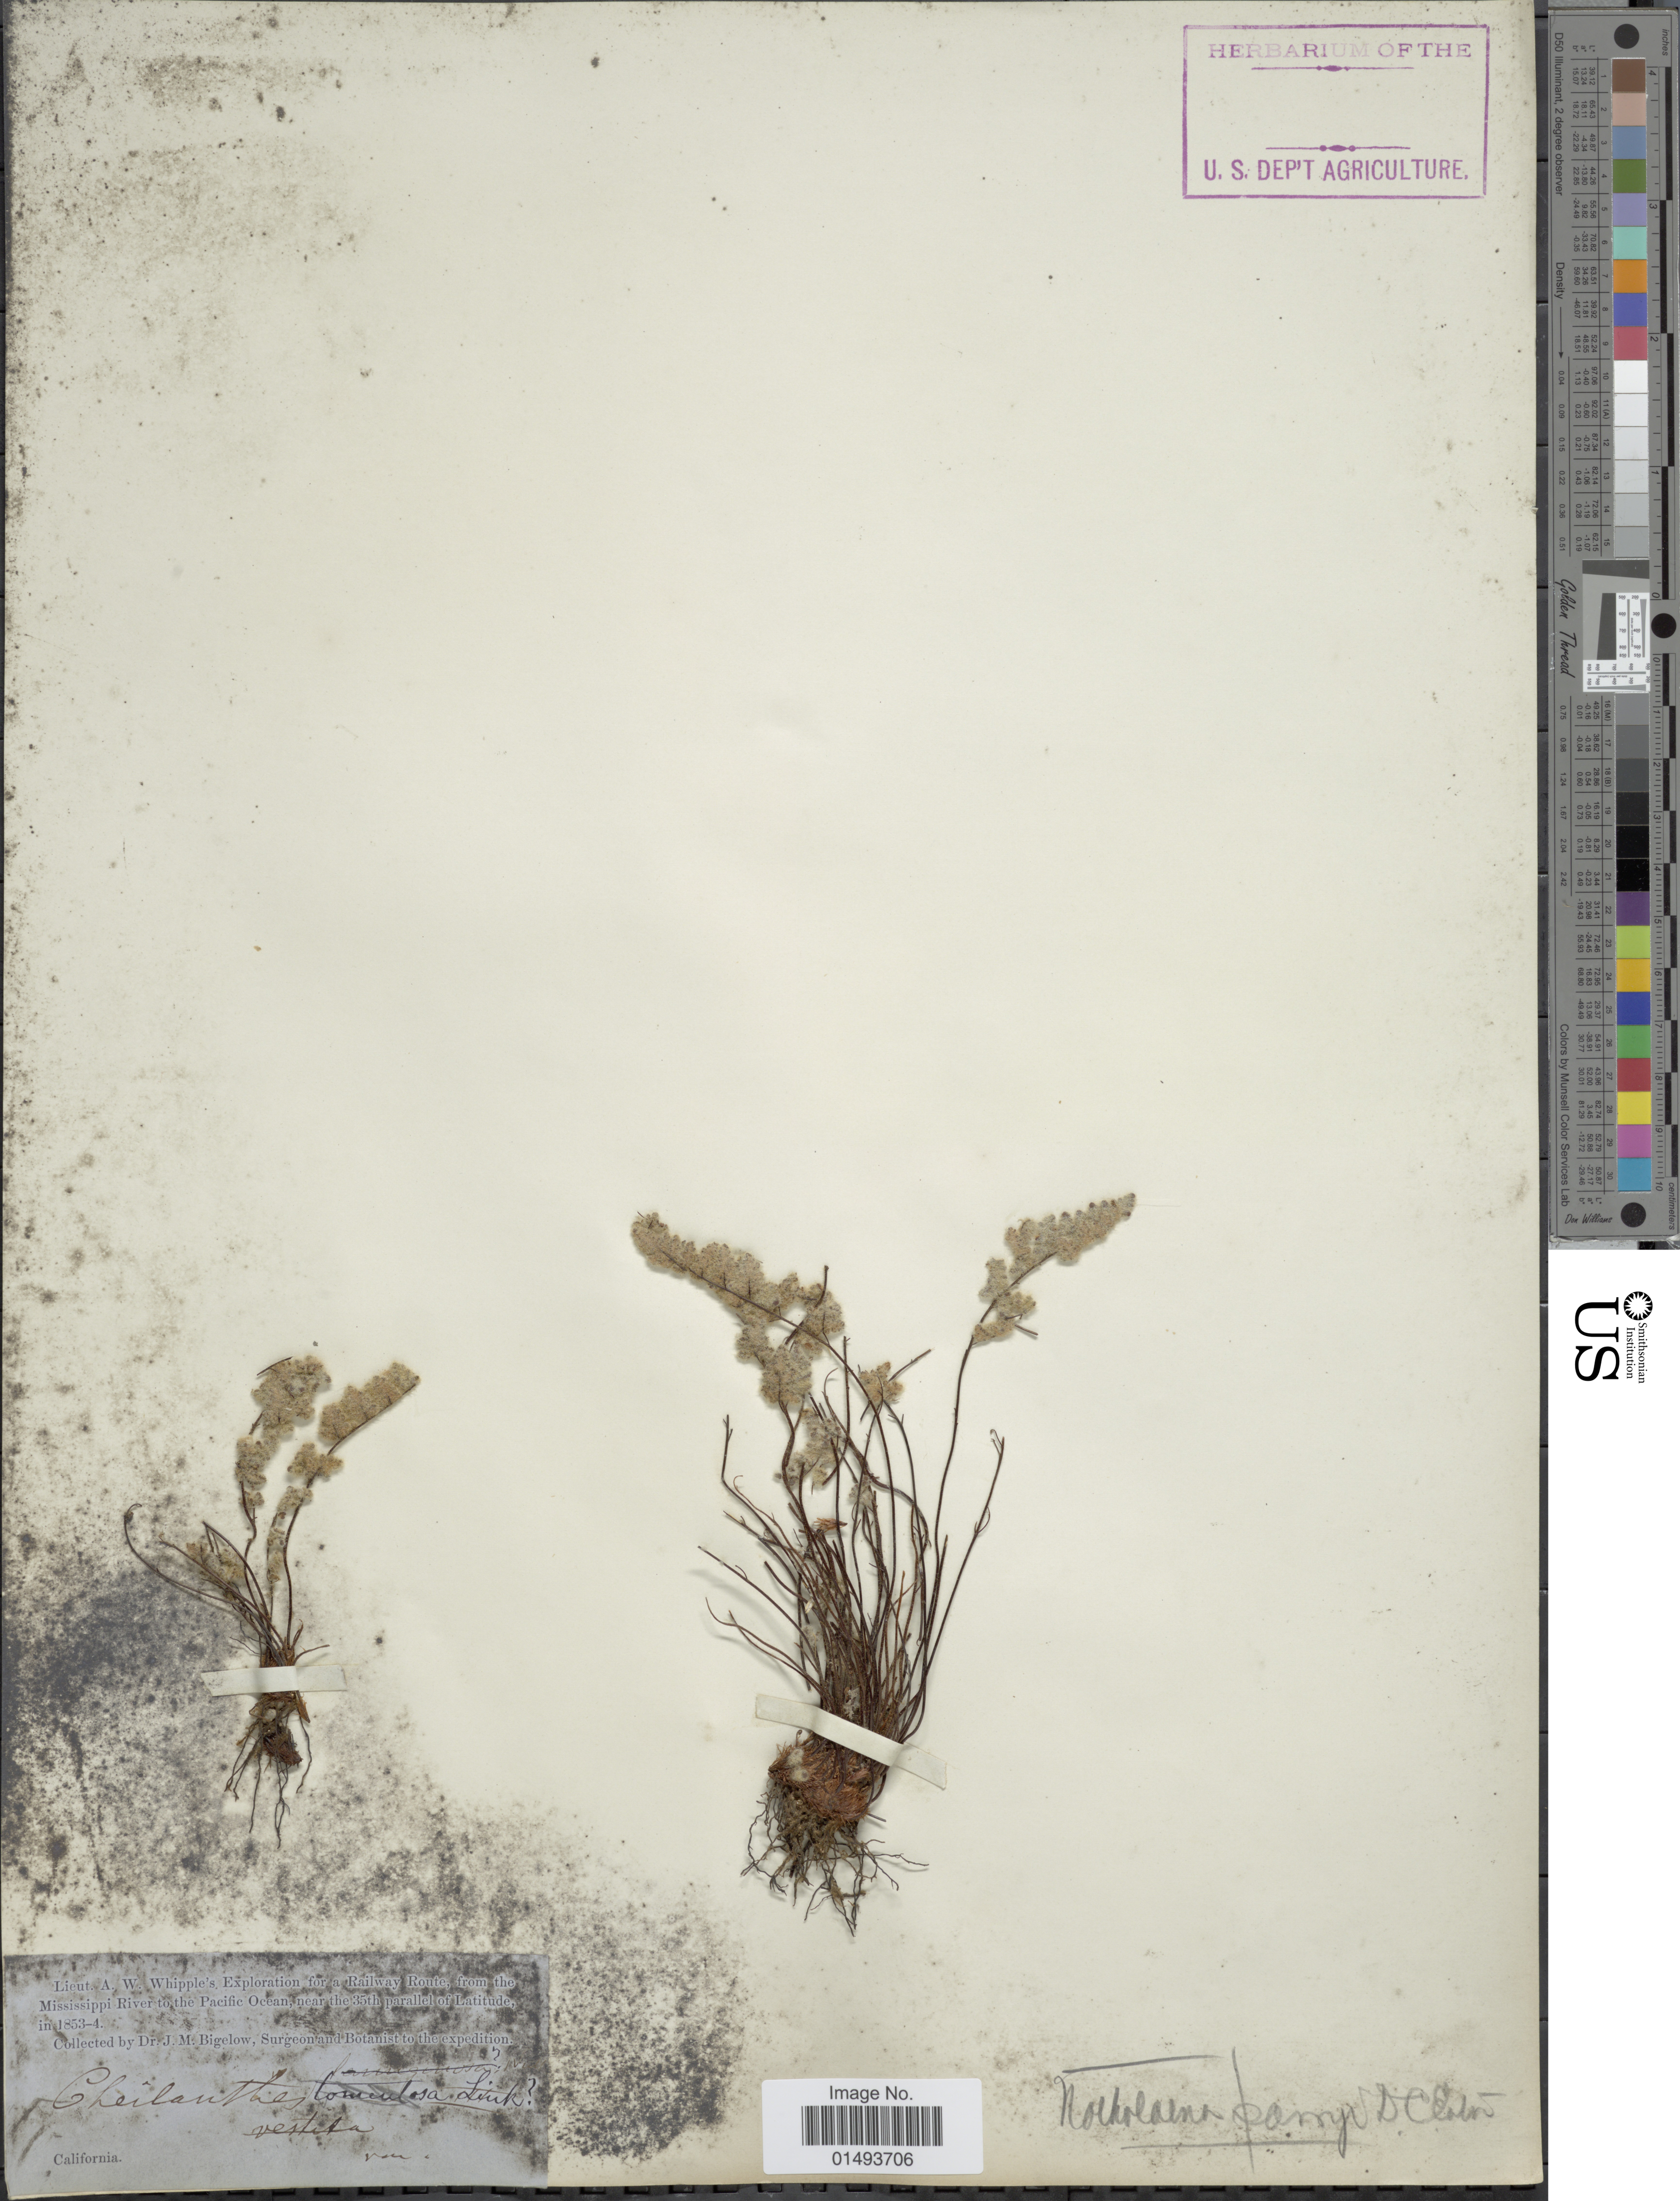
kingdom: Plantae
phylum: Tracheophyta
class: Polypodiopsida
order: Polypodiales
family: Pteridaceae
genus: Myriopteris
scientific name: Myriopteris parryi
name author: (D.C. Eaton) Grusz & Windham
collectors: J. M. Bigelow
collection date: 1853-04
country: United States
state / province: California